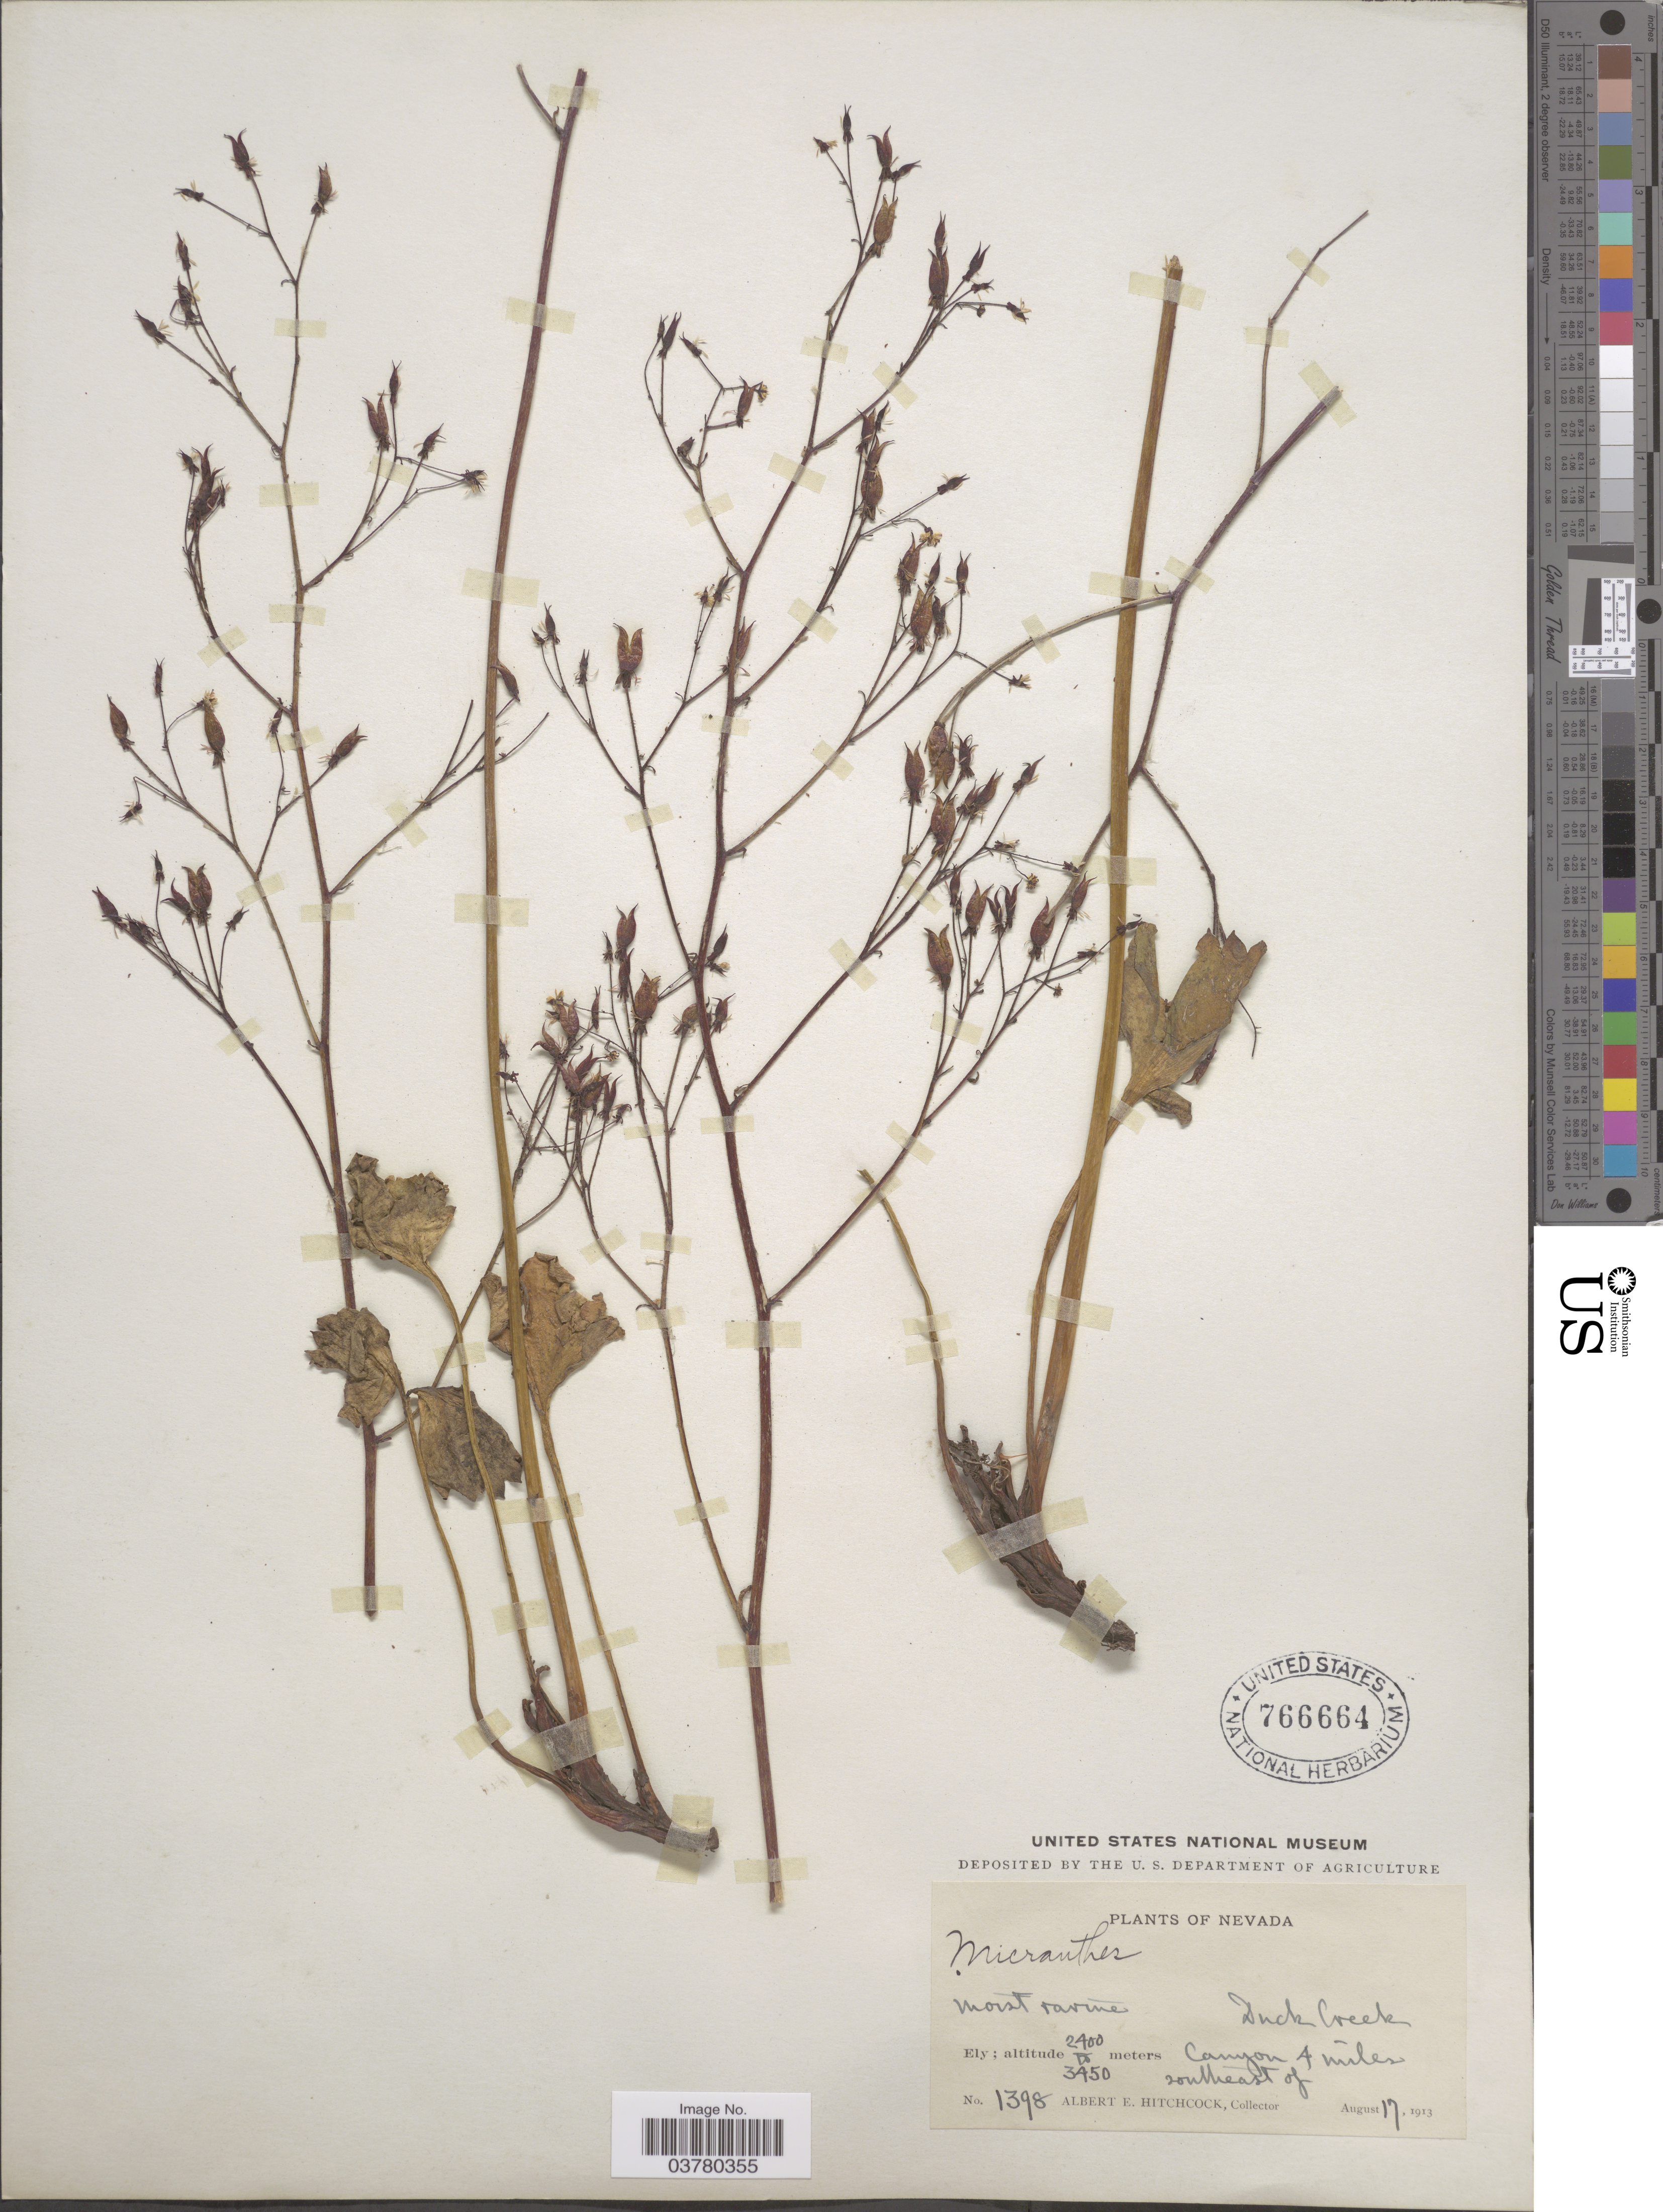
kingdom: Plantae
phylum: Tracheophyta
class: Magnoliopsida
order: Saxifragales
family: Saxifragaceae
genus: Micranthes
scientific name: Micranthes odontoloma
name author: (Piper) A. Heller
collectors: A. Hitchcock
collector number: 1398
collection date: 1913-08-17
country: United States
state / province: Nevada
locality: Duck Creek. Ely. Canyon 4 miles southeast of.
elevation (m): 2400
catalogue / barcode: US 766664